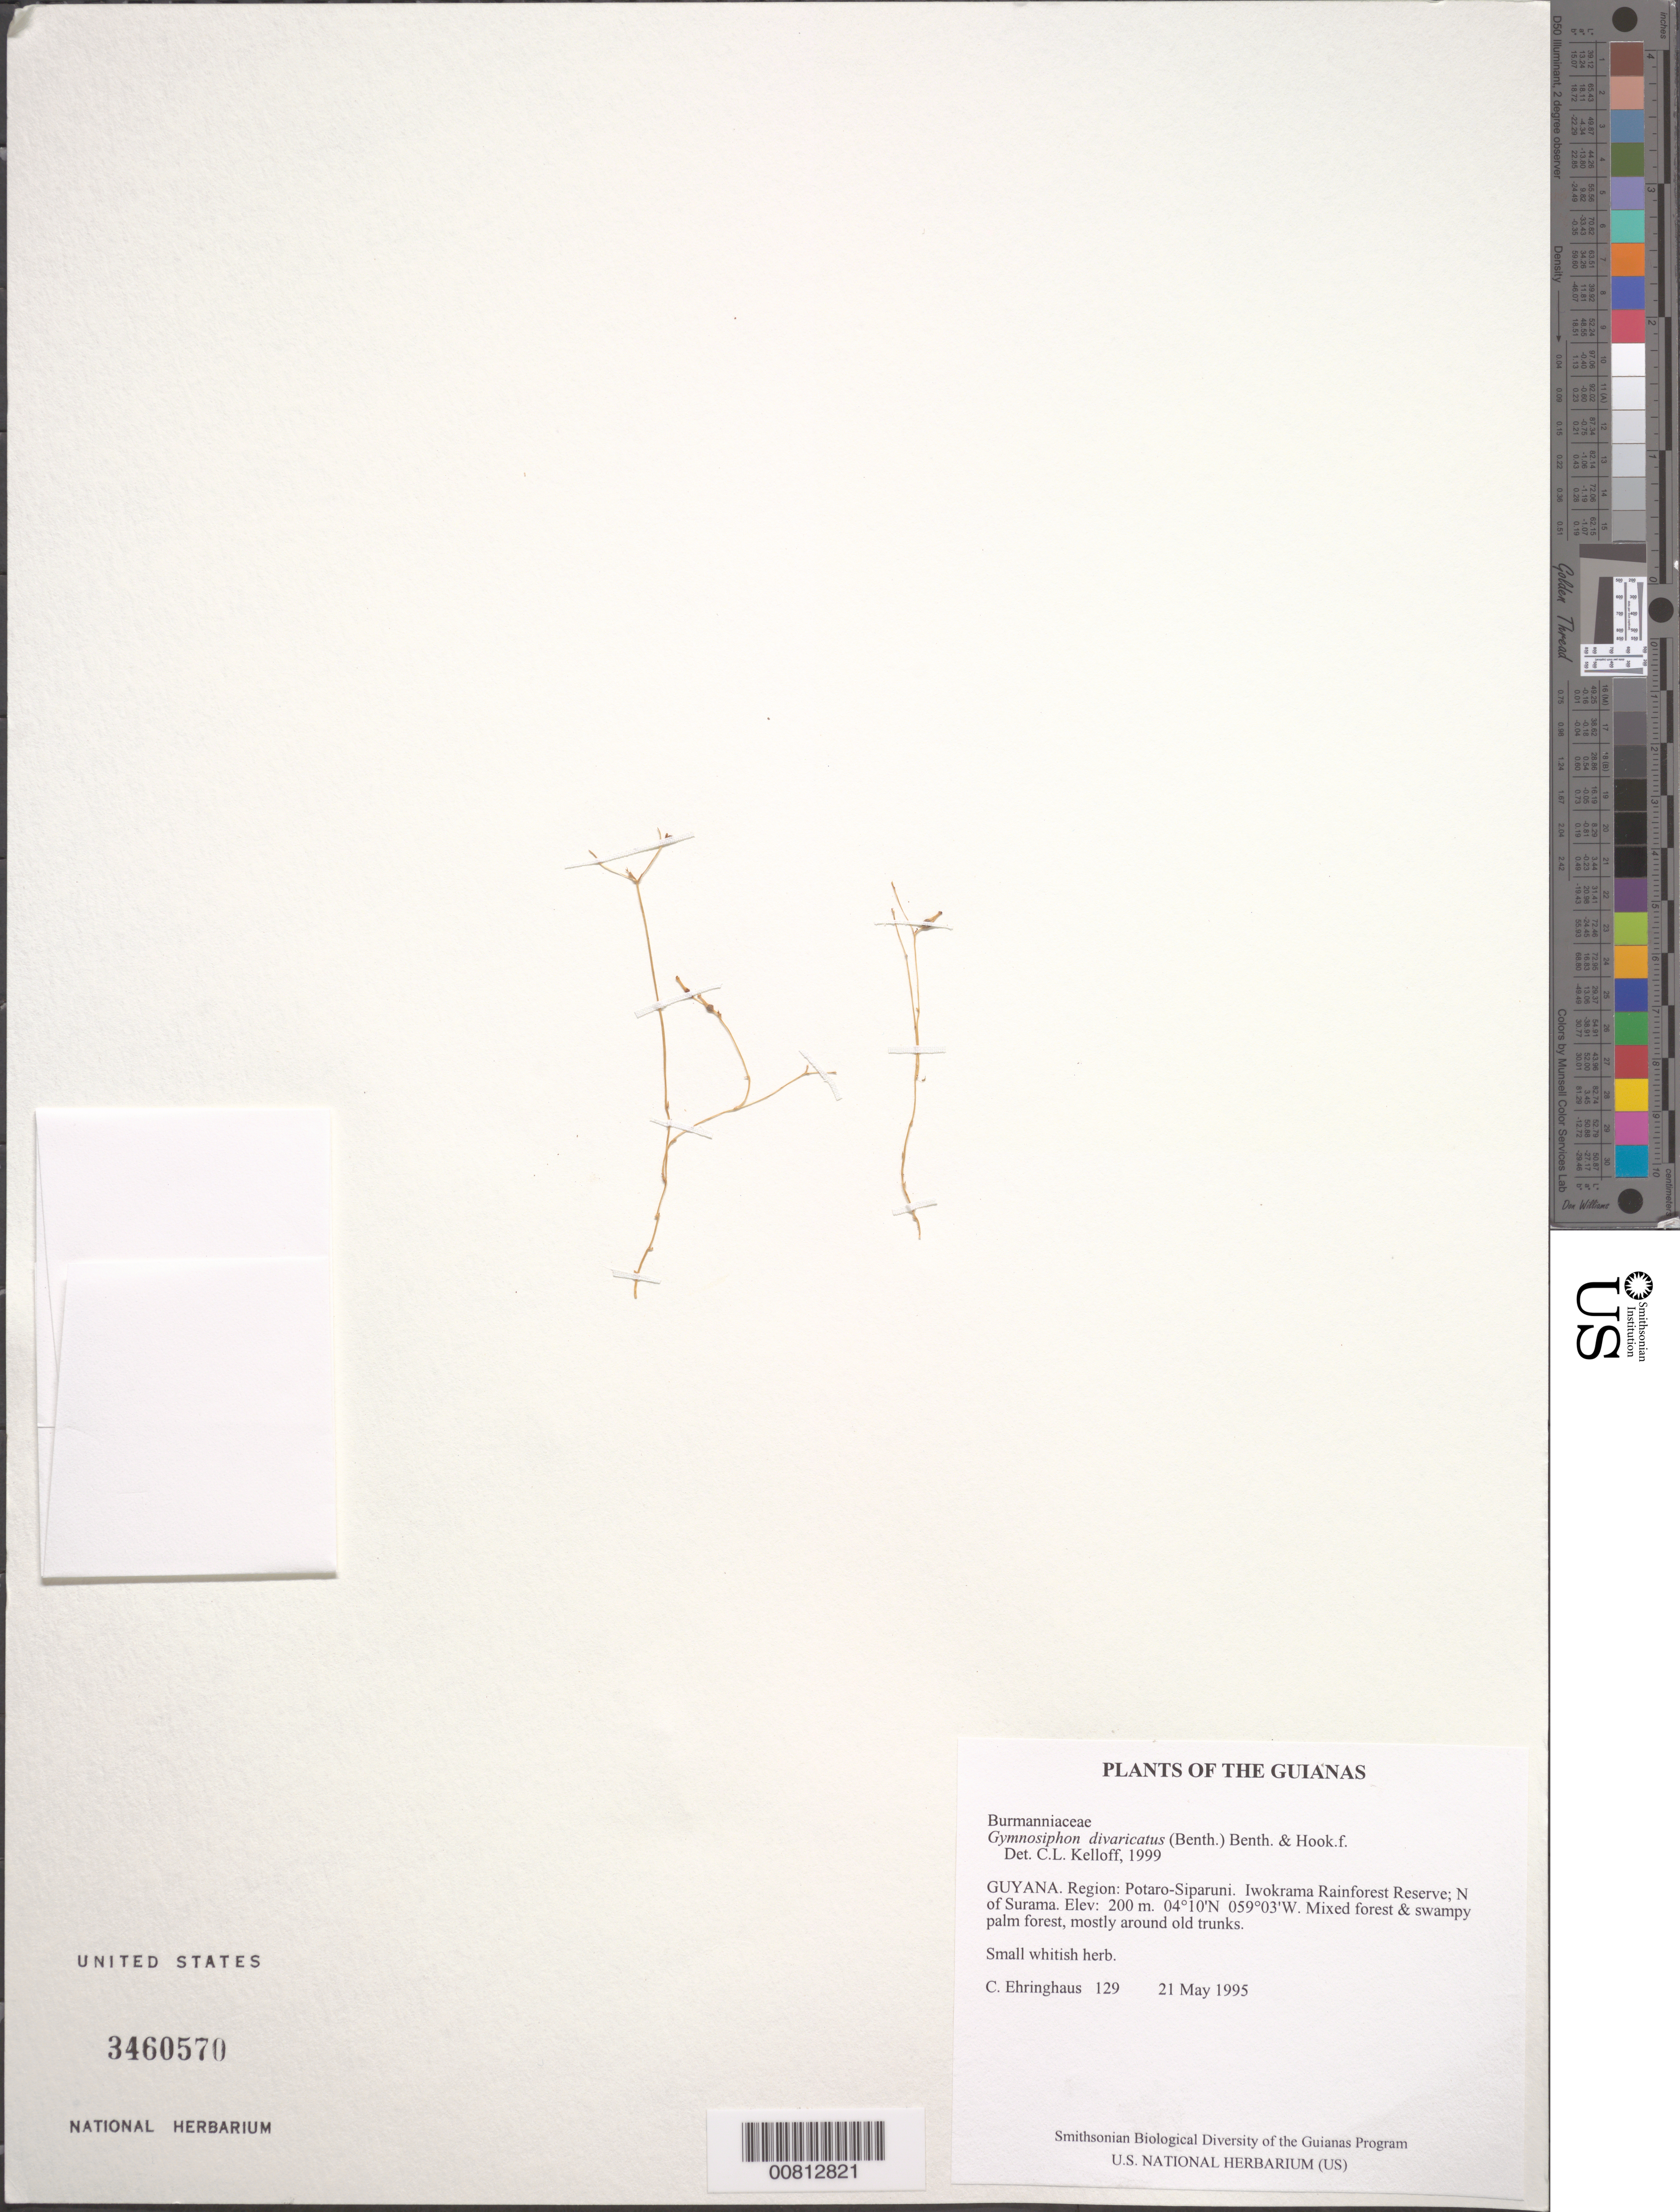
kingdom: Plantae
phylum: Tracheophyta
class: Liliopsida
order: Dioscoreales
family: Burmanniaceae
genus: Gymnosiphon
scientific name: Gymnosiphon divaricatus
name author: (Benth.) Benth. & Hook. f.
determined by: Kelloff, Carol L., (US), Smithsonian Institution - National Museum of Natural History (UNITED STATES)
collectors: C. Ehringhaus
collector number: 129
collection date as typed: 21 May 1995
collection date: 1995-05-21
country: Guyana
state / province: Potaro-Siparuni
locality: Iwokrama Rainforest Reserve; N of Surama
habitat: Mixed forest & swampy palm forest, mostly around old trunks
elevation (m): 200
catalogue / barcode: US 3460570